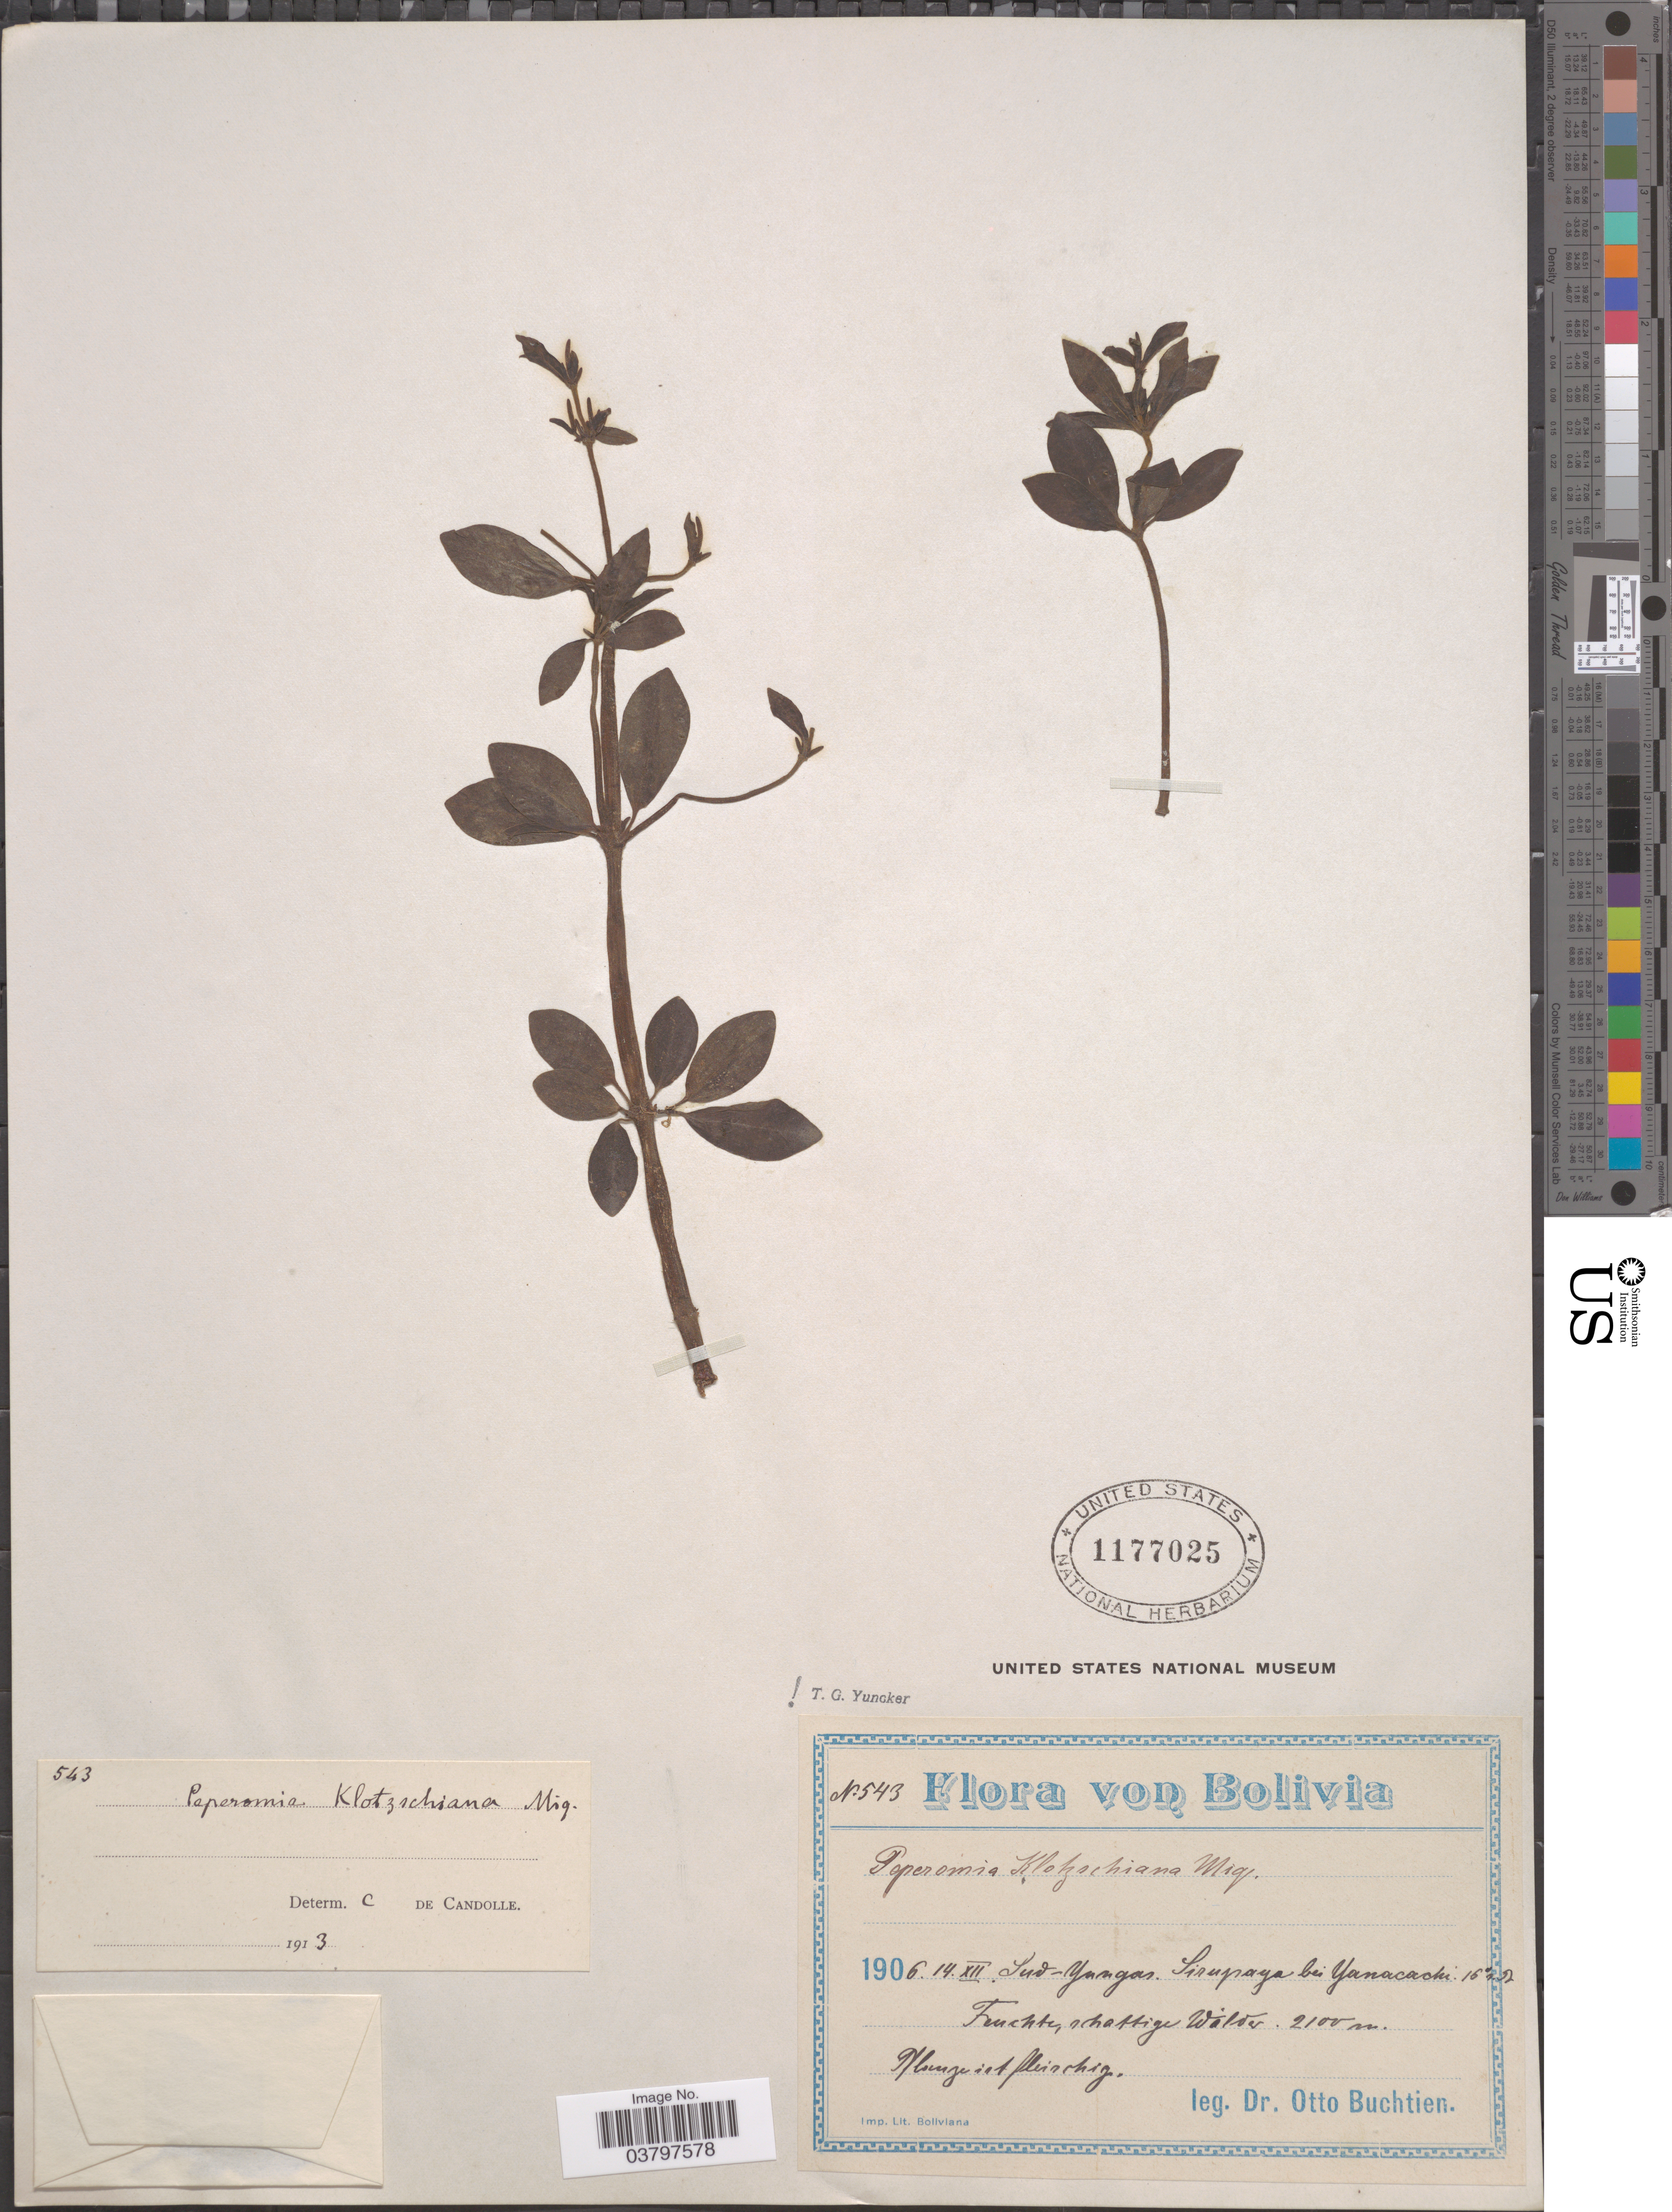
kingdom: Plantae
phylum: Tracheophyta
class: Magnoliopsida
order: Piperales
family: Piperaceae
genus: Peperomia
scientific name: Peperomia klotzschiana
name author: Miq.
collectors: O. Buchtien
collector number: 543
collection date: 1906-12-14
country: Bolivia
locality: Sud-Yungas. Sirupaya bei Yanacachi: 16º n br.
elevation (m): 2100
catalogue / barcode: US 1177025